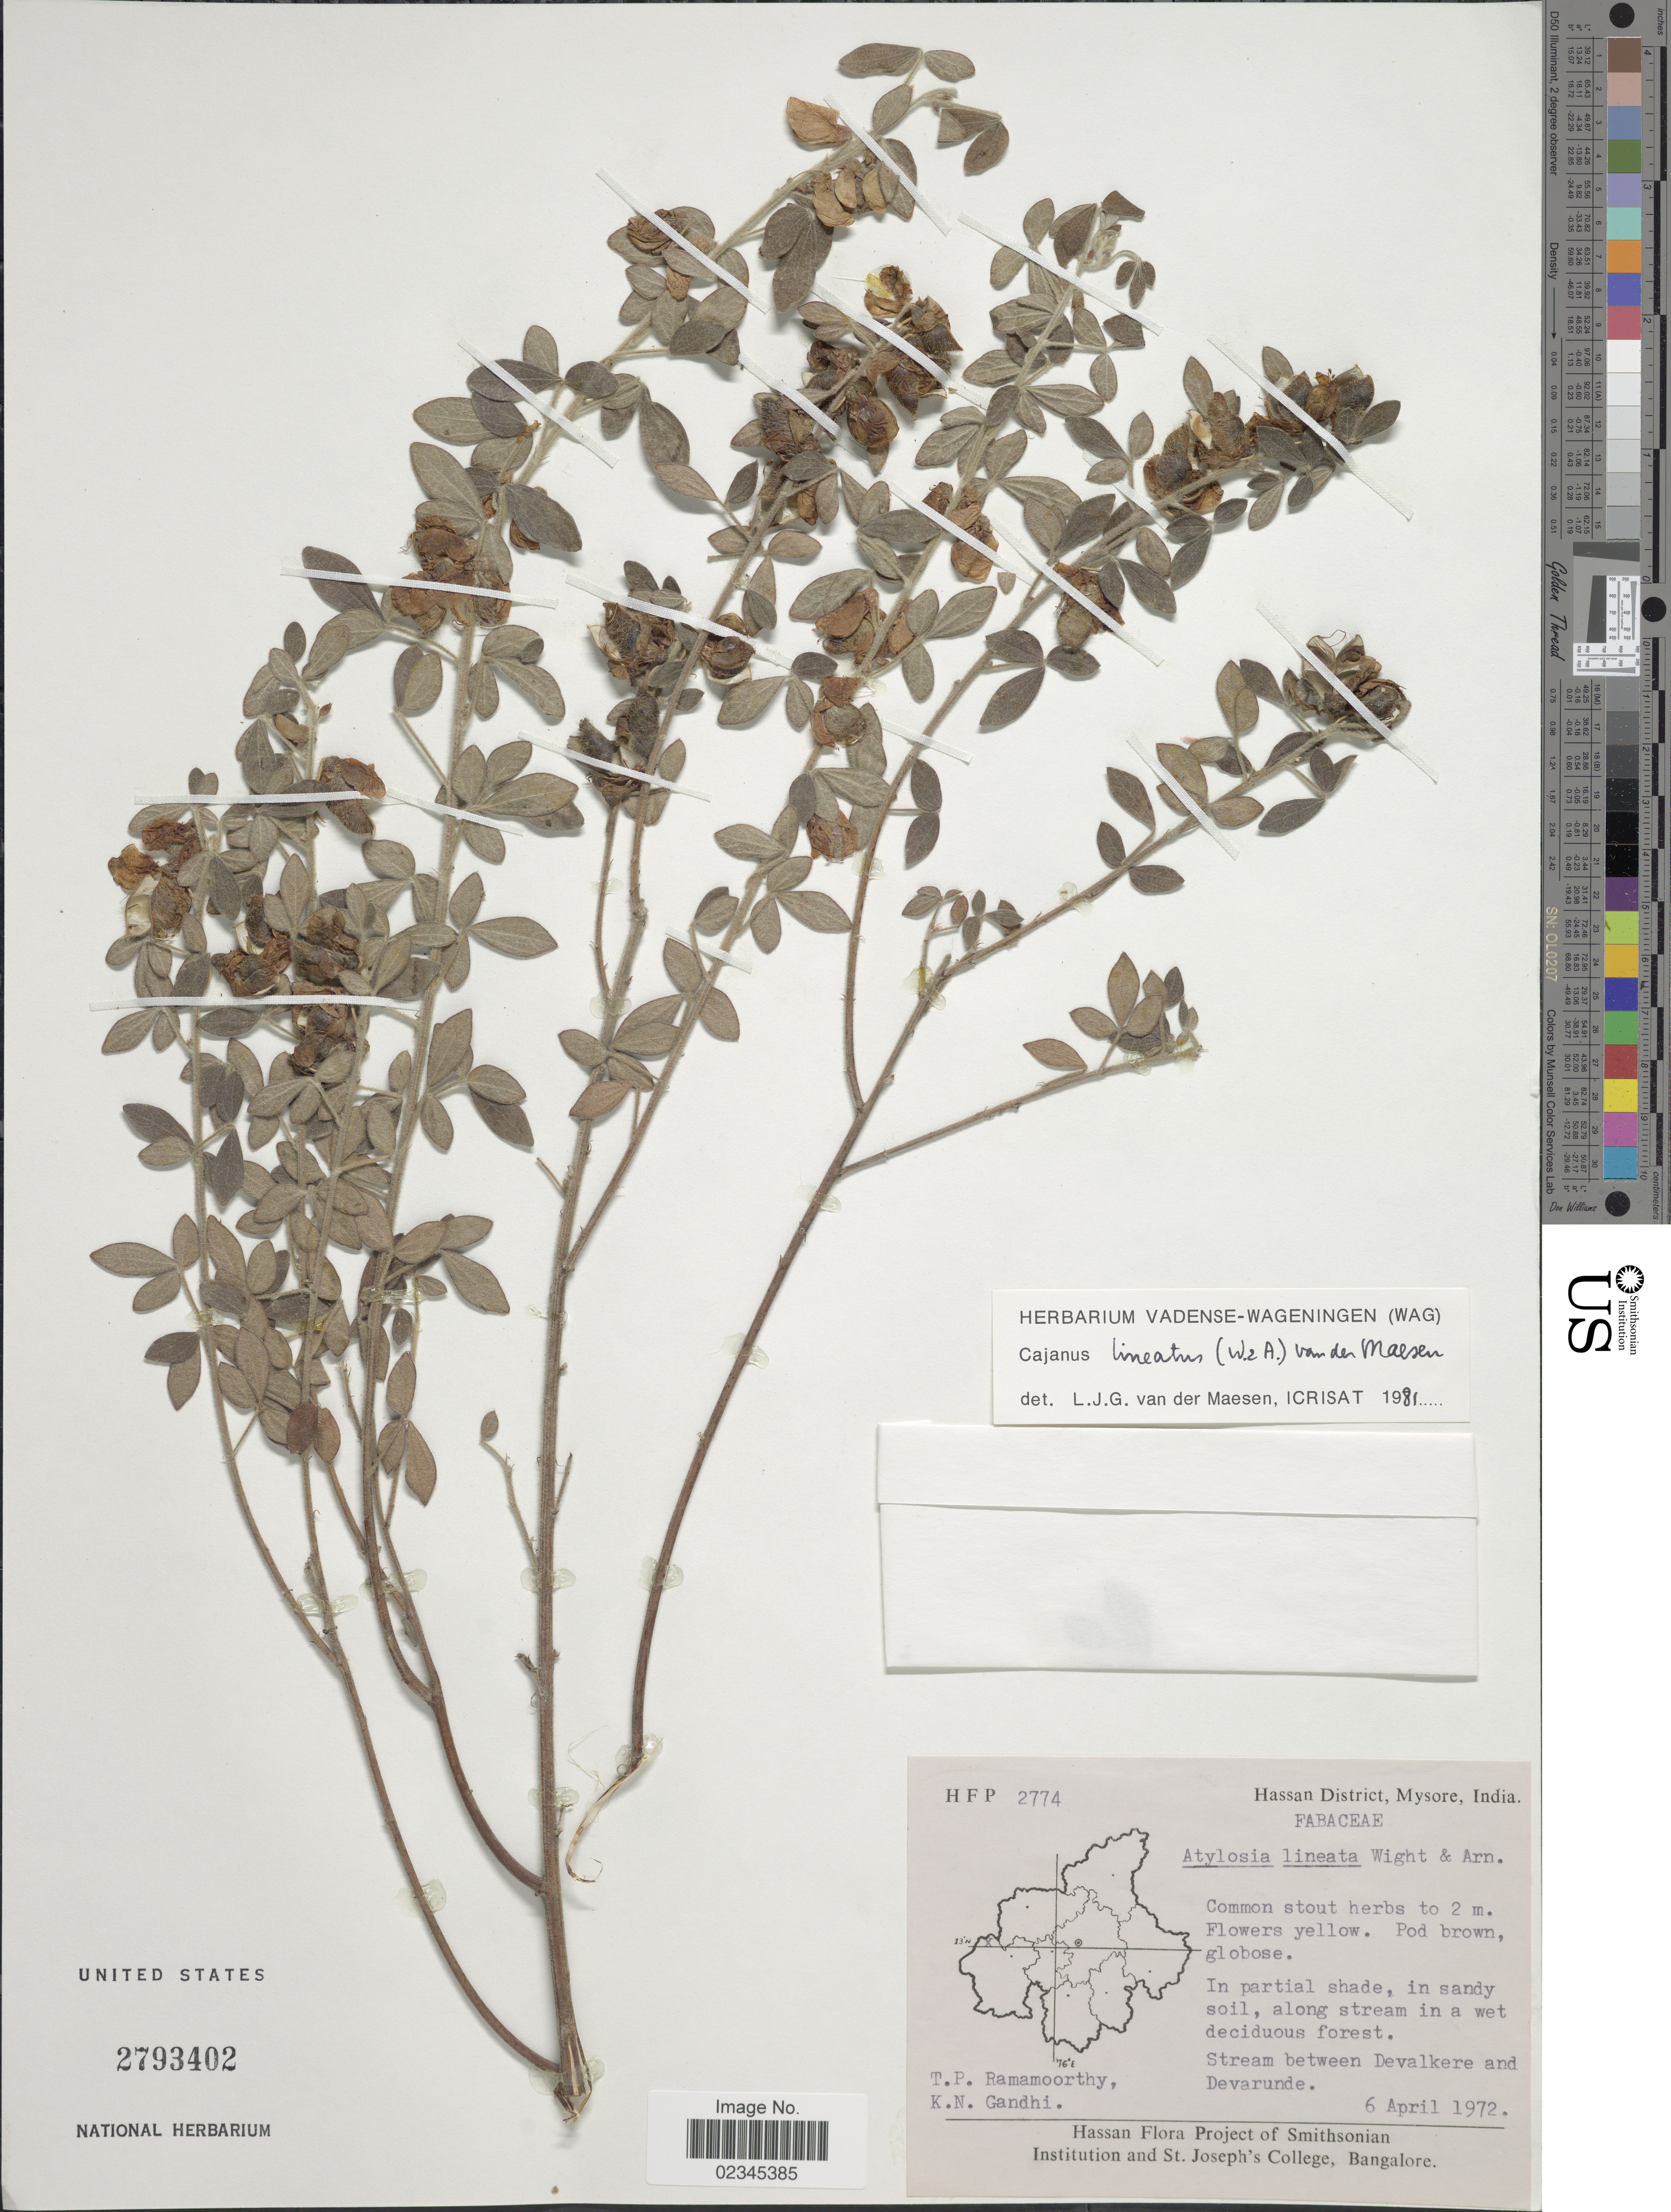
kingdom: Plantae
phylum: Tracheophyta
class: Magnoliopsida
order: Fabales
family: Fabaceae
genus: Cajanus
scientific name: Cajanus lineatus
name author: (Wight & Arn.) Maesen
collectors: T. P. Ramamoorthy & K. N. Gandhi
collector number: H F P 2774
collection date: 1972-04-06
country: India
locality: Hassan District, Mysore. Stream between Devalkere and Devarunde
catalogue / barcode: US 2793402